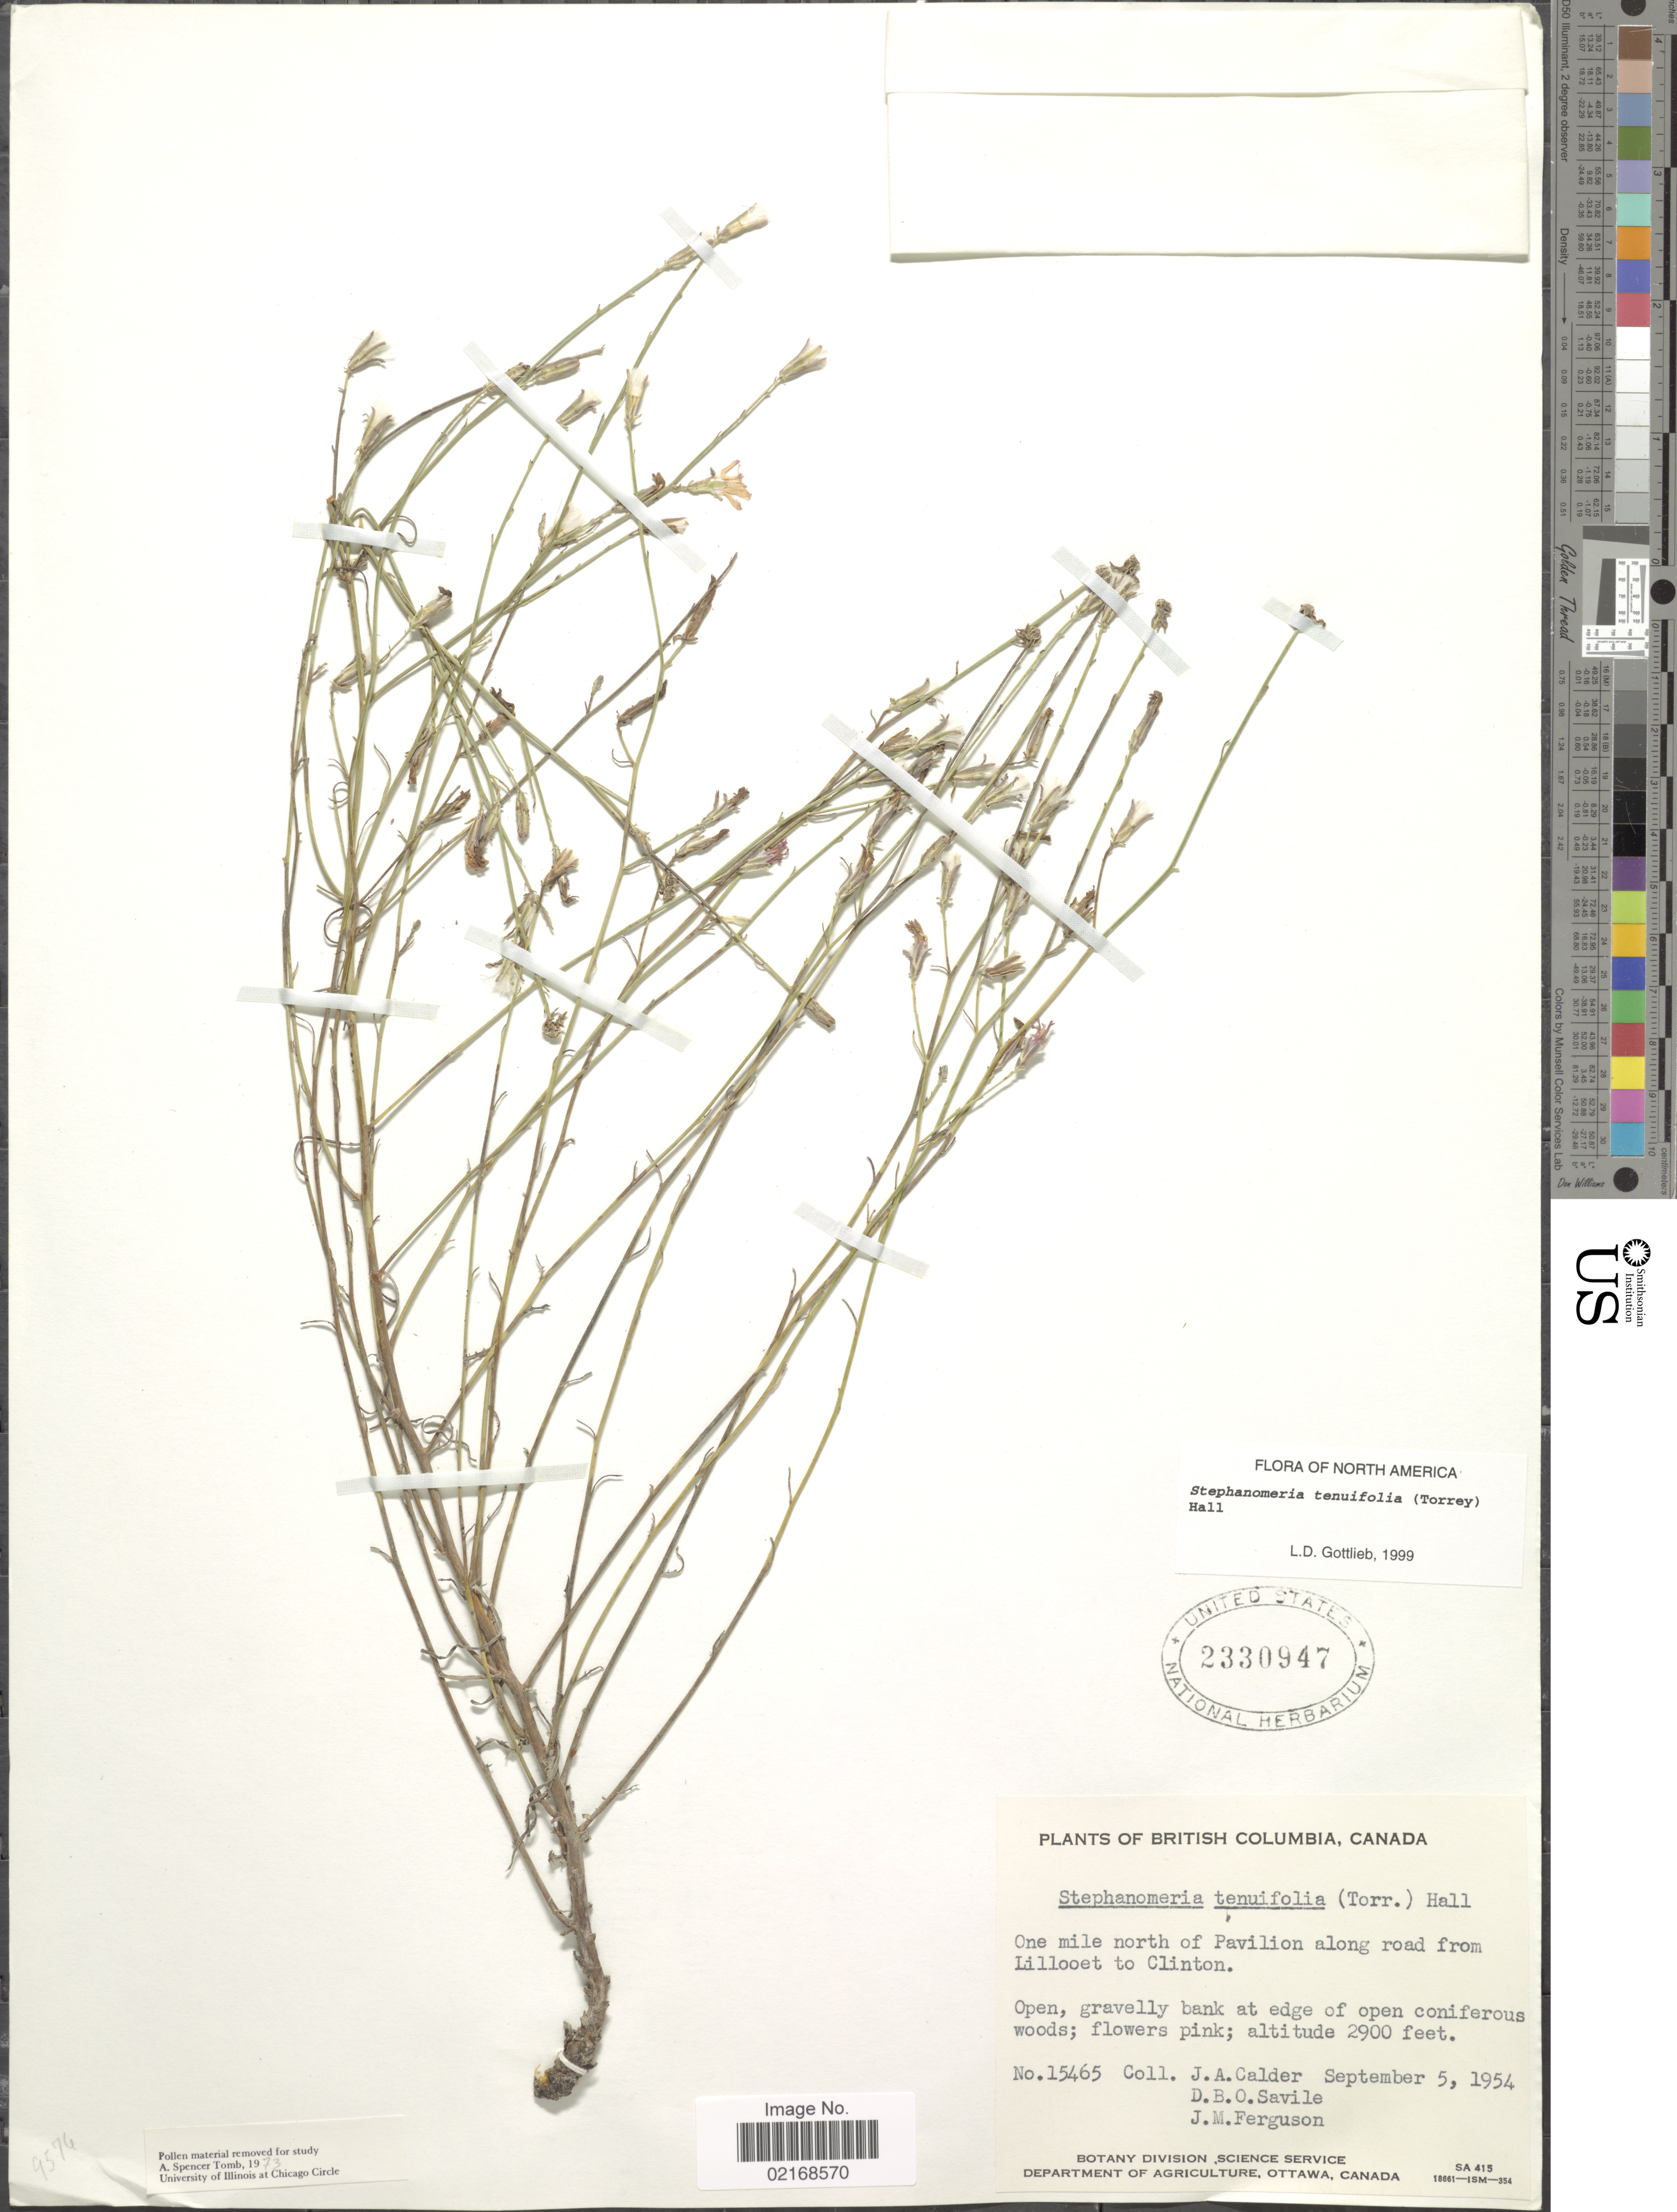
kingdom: Plantae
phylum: Tracheophyta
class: Magnoliopsida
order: Asterales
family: Asteraceae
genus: Stephanomeria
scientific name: Stephanomeria tenuifolia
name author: (Torr.) H.M. Hall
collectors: J. A. Calder, D. Savile & J. M. Ferguson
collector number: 15465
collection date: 1954-09-05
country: Canada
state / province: British Columbia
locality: One Mile north of Pavilion along road from Lillooet to Clinton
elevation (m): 884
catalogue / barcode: US 2330947